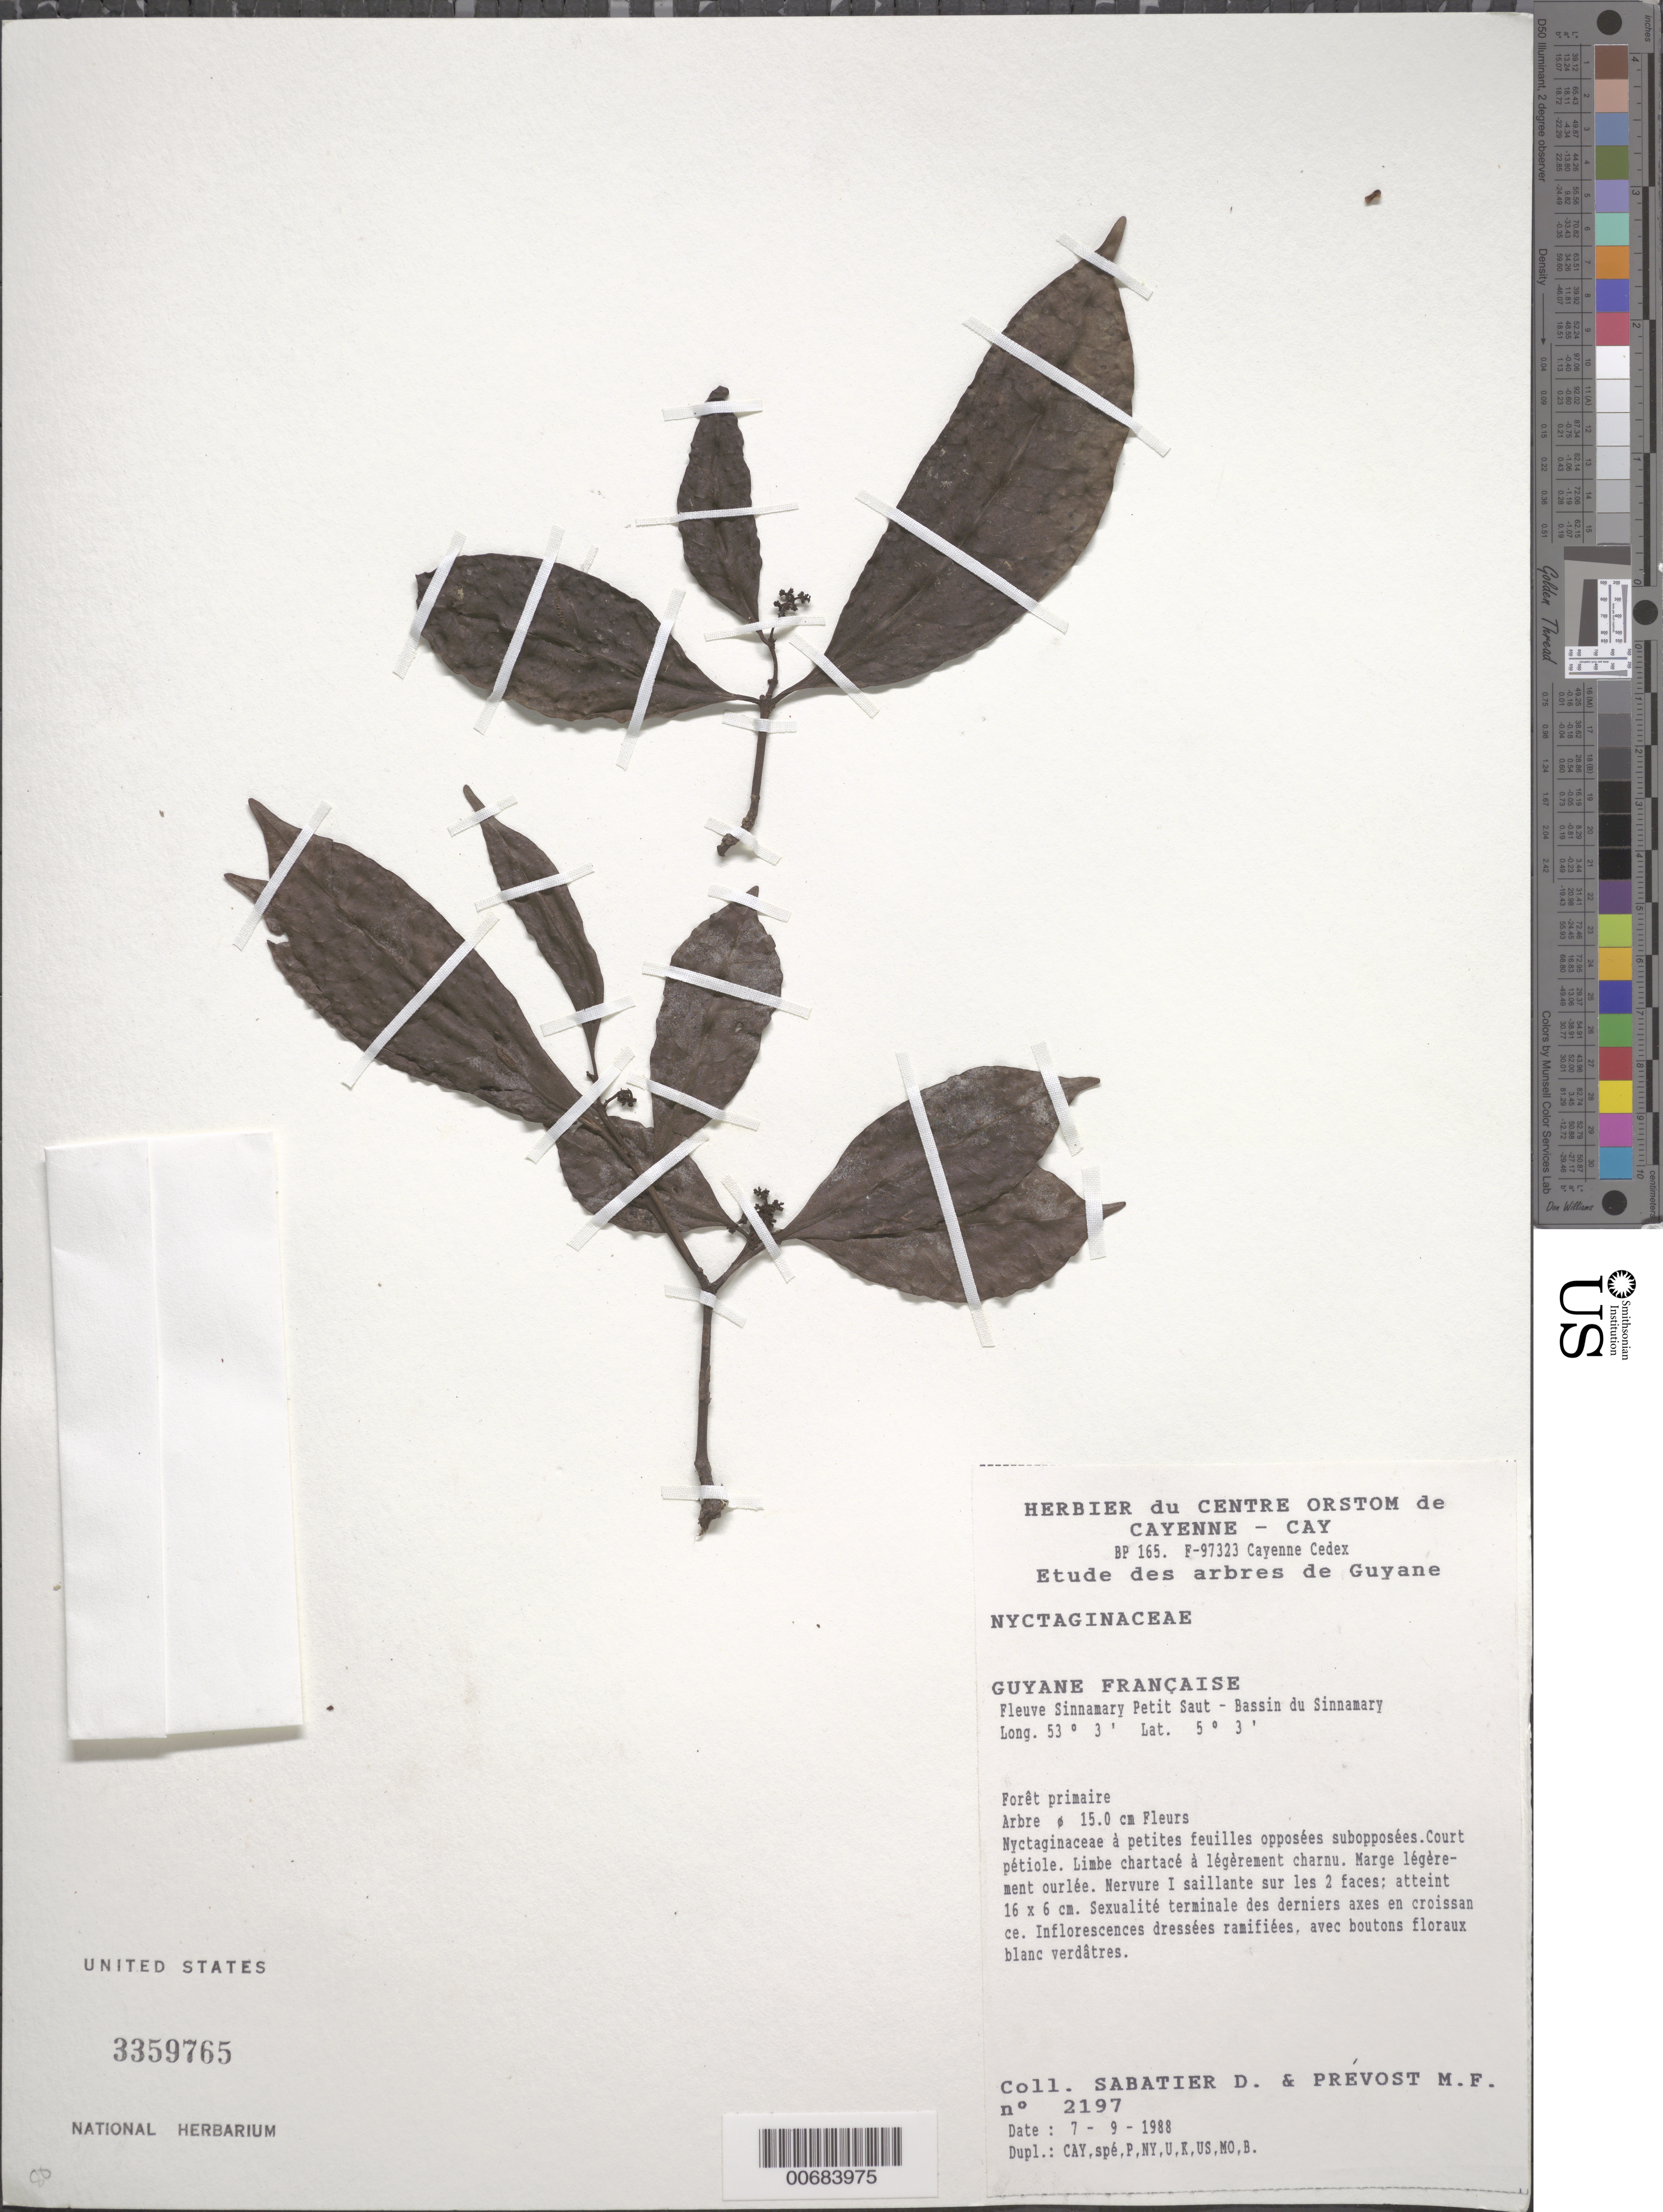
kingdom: Plantae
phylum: Tracheophyta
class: Magnoliopsida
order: Caryophyllales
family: Nyctaginaceae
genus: Neea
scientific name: Neea sp.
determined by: DeFilipps, R. A.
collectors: D. Sabatier & M.-F. Prévost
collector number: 2197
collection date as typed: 7-Sep-88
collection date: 1988-09-07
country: French Guiana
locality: Petit Saut, Fleuve Sinnamary, Bassin du Sinnamary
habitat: Primary forest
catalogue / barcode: US 3359765